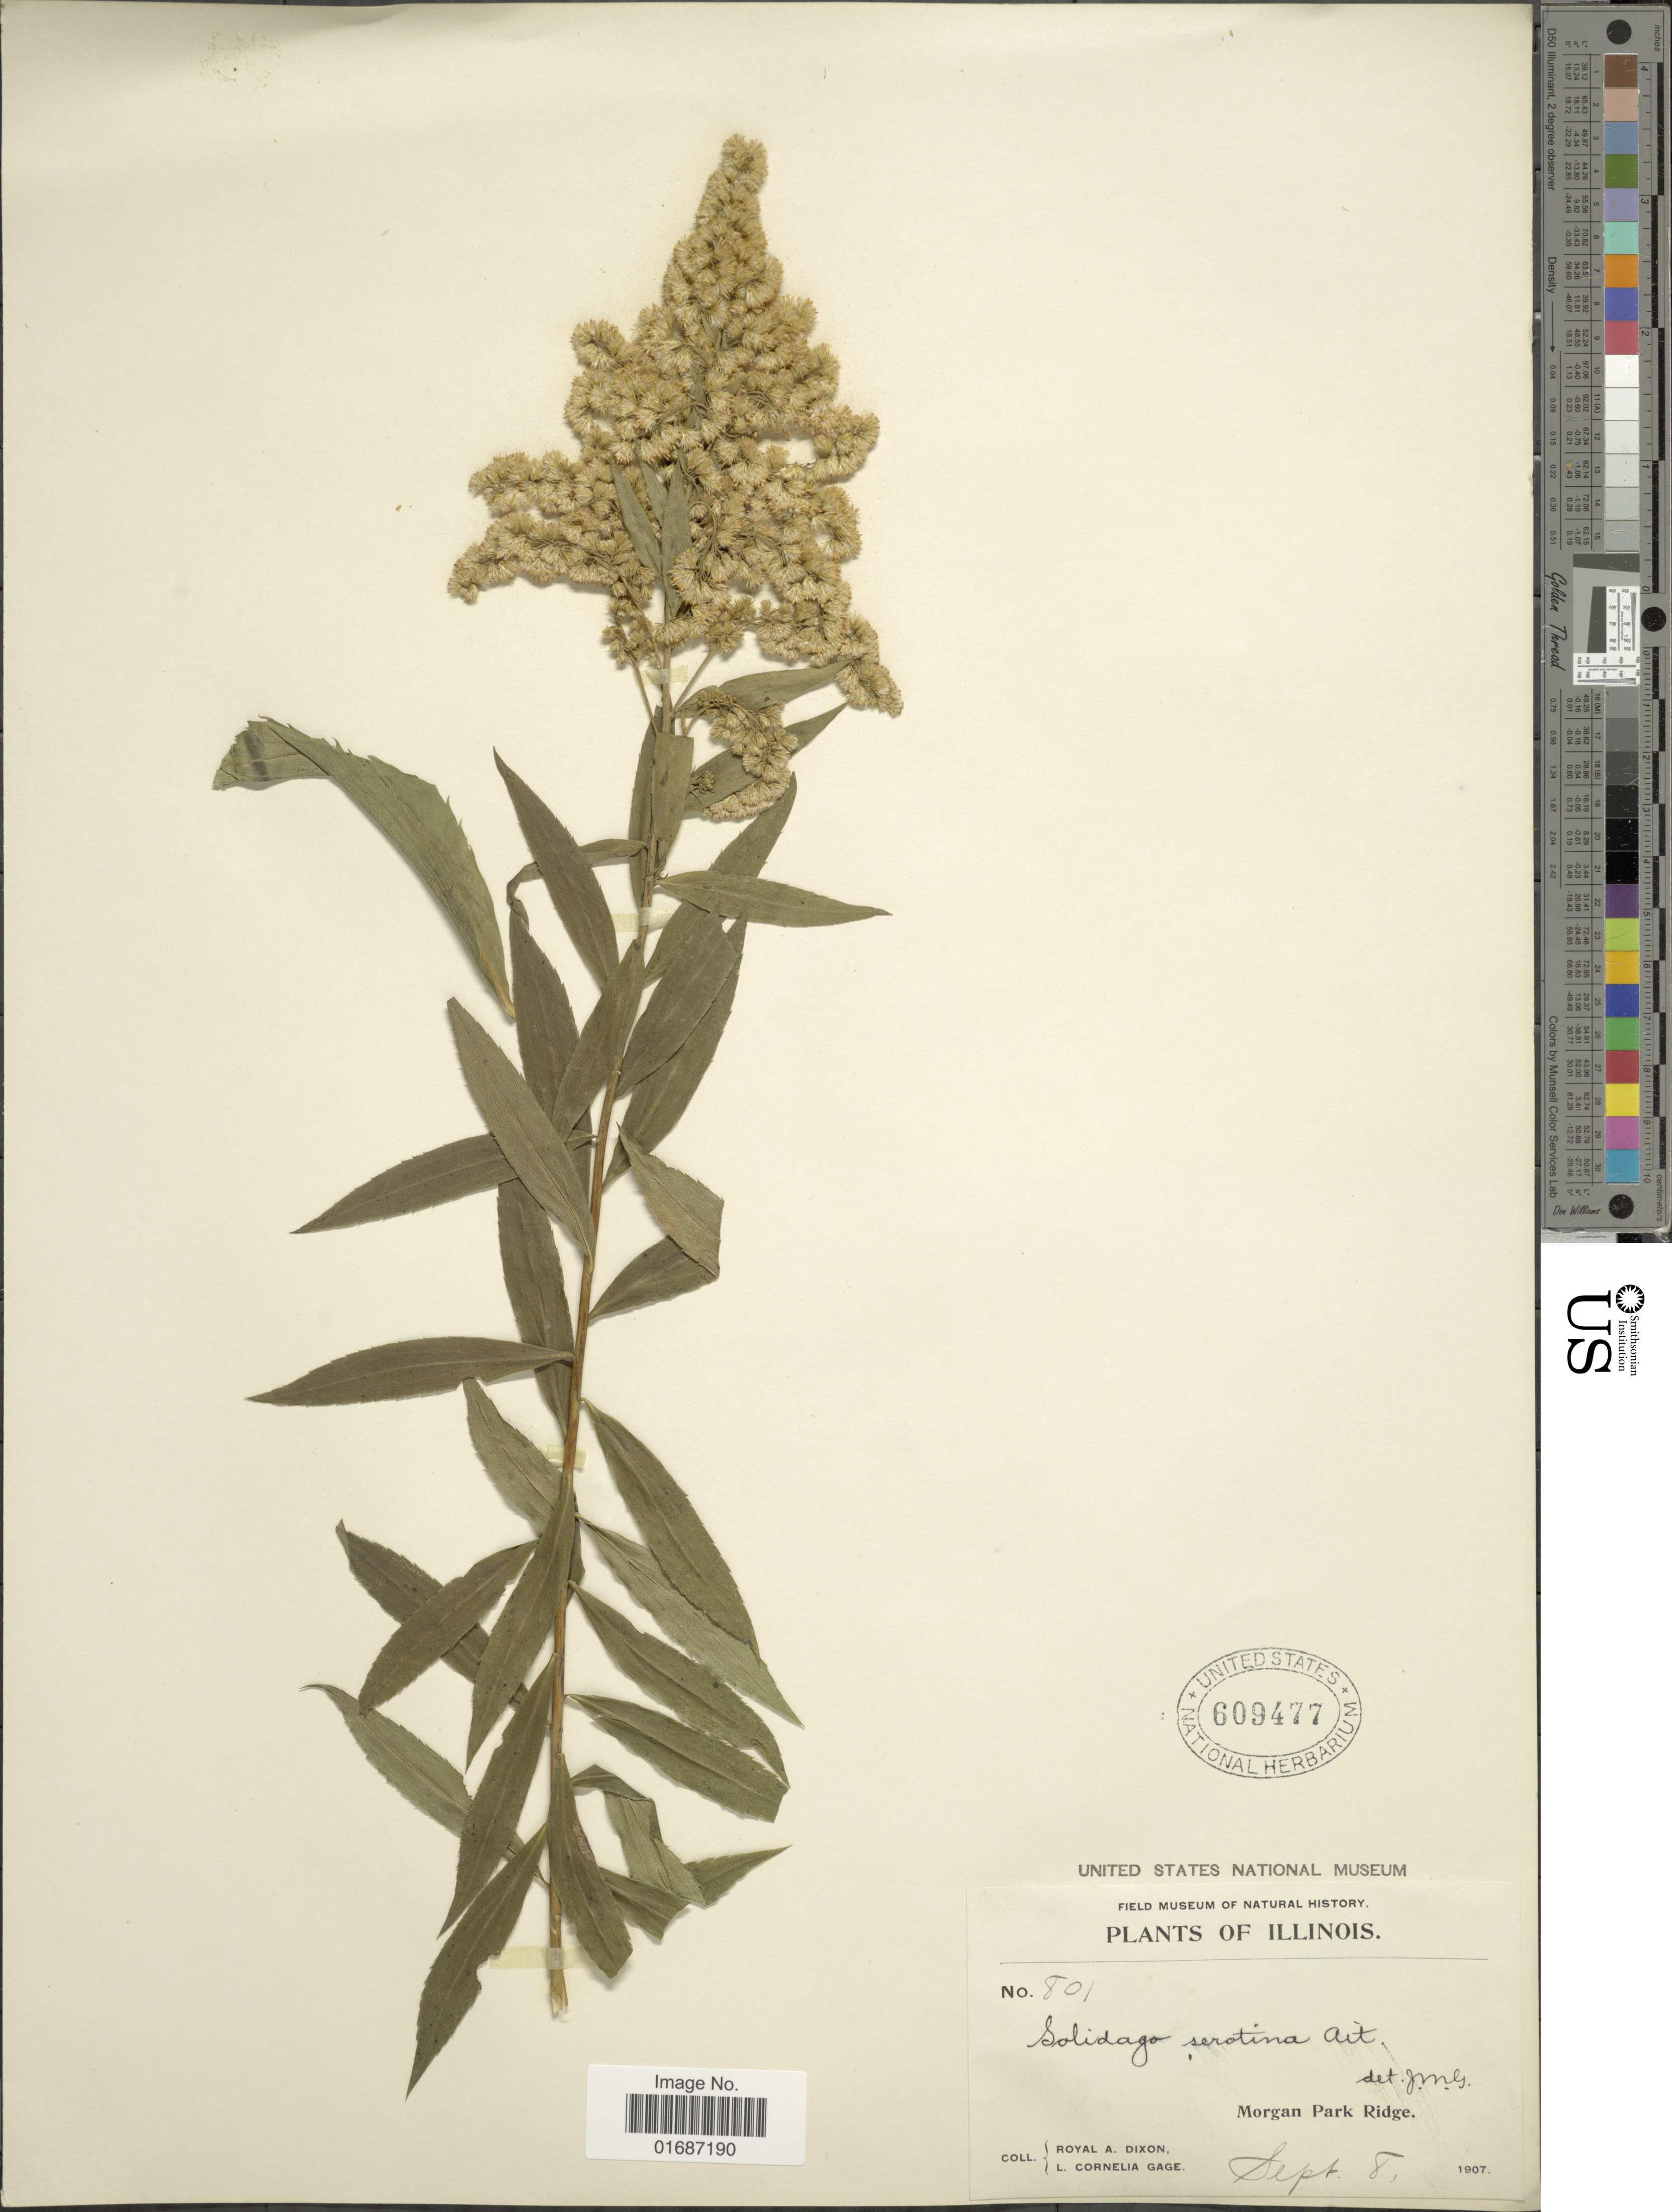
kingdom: Plantae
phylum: Tracheophyta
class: Magnoliopsida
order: Asterales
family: Asteraceae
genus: Solidago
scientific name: Solidago gigantea var. leiophylla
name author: Fernald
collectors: R. A. Dixon & L. Gage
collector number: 801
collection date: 1907-09-08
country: United States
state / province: Illinois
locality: Morgan Park Ridge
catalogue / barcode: US 609477